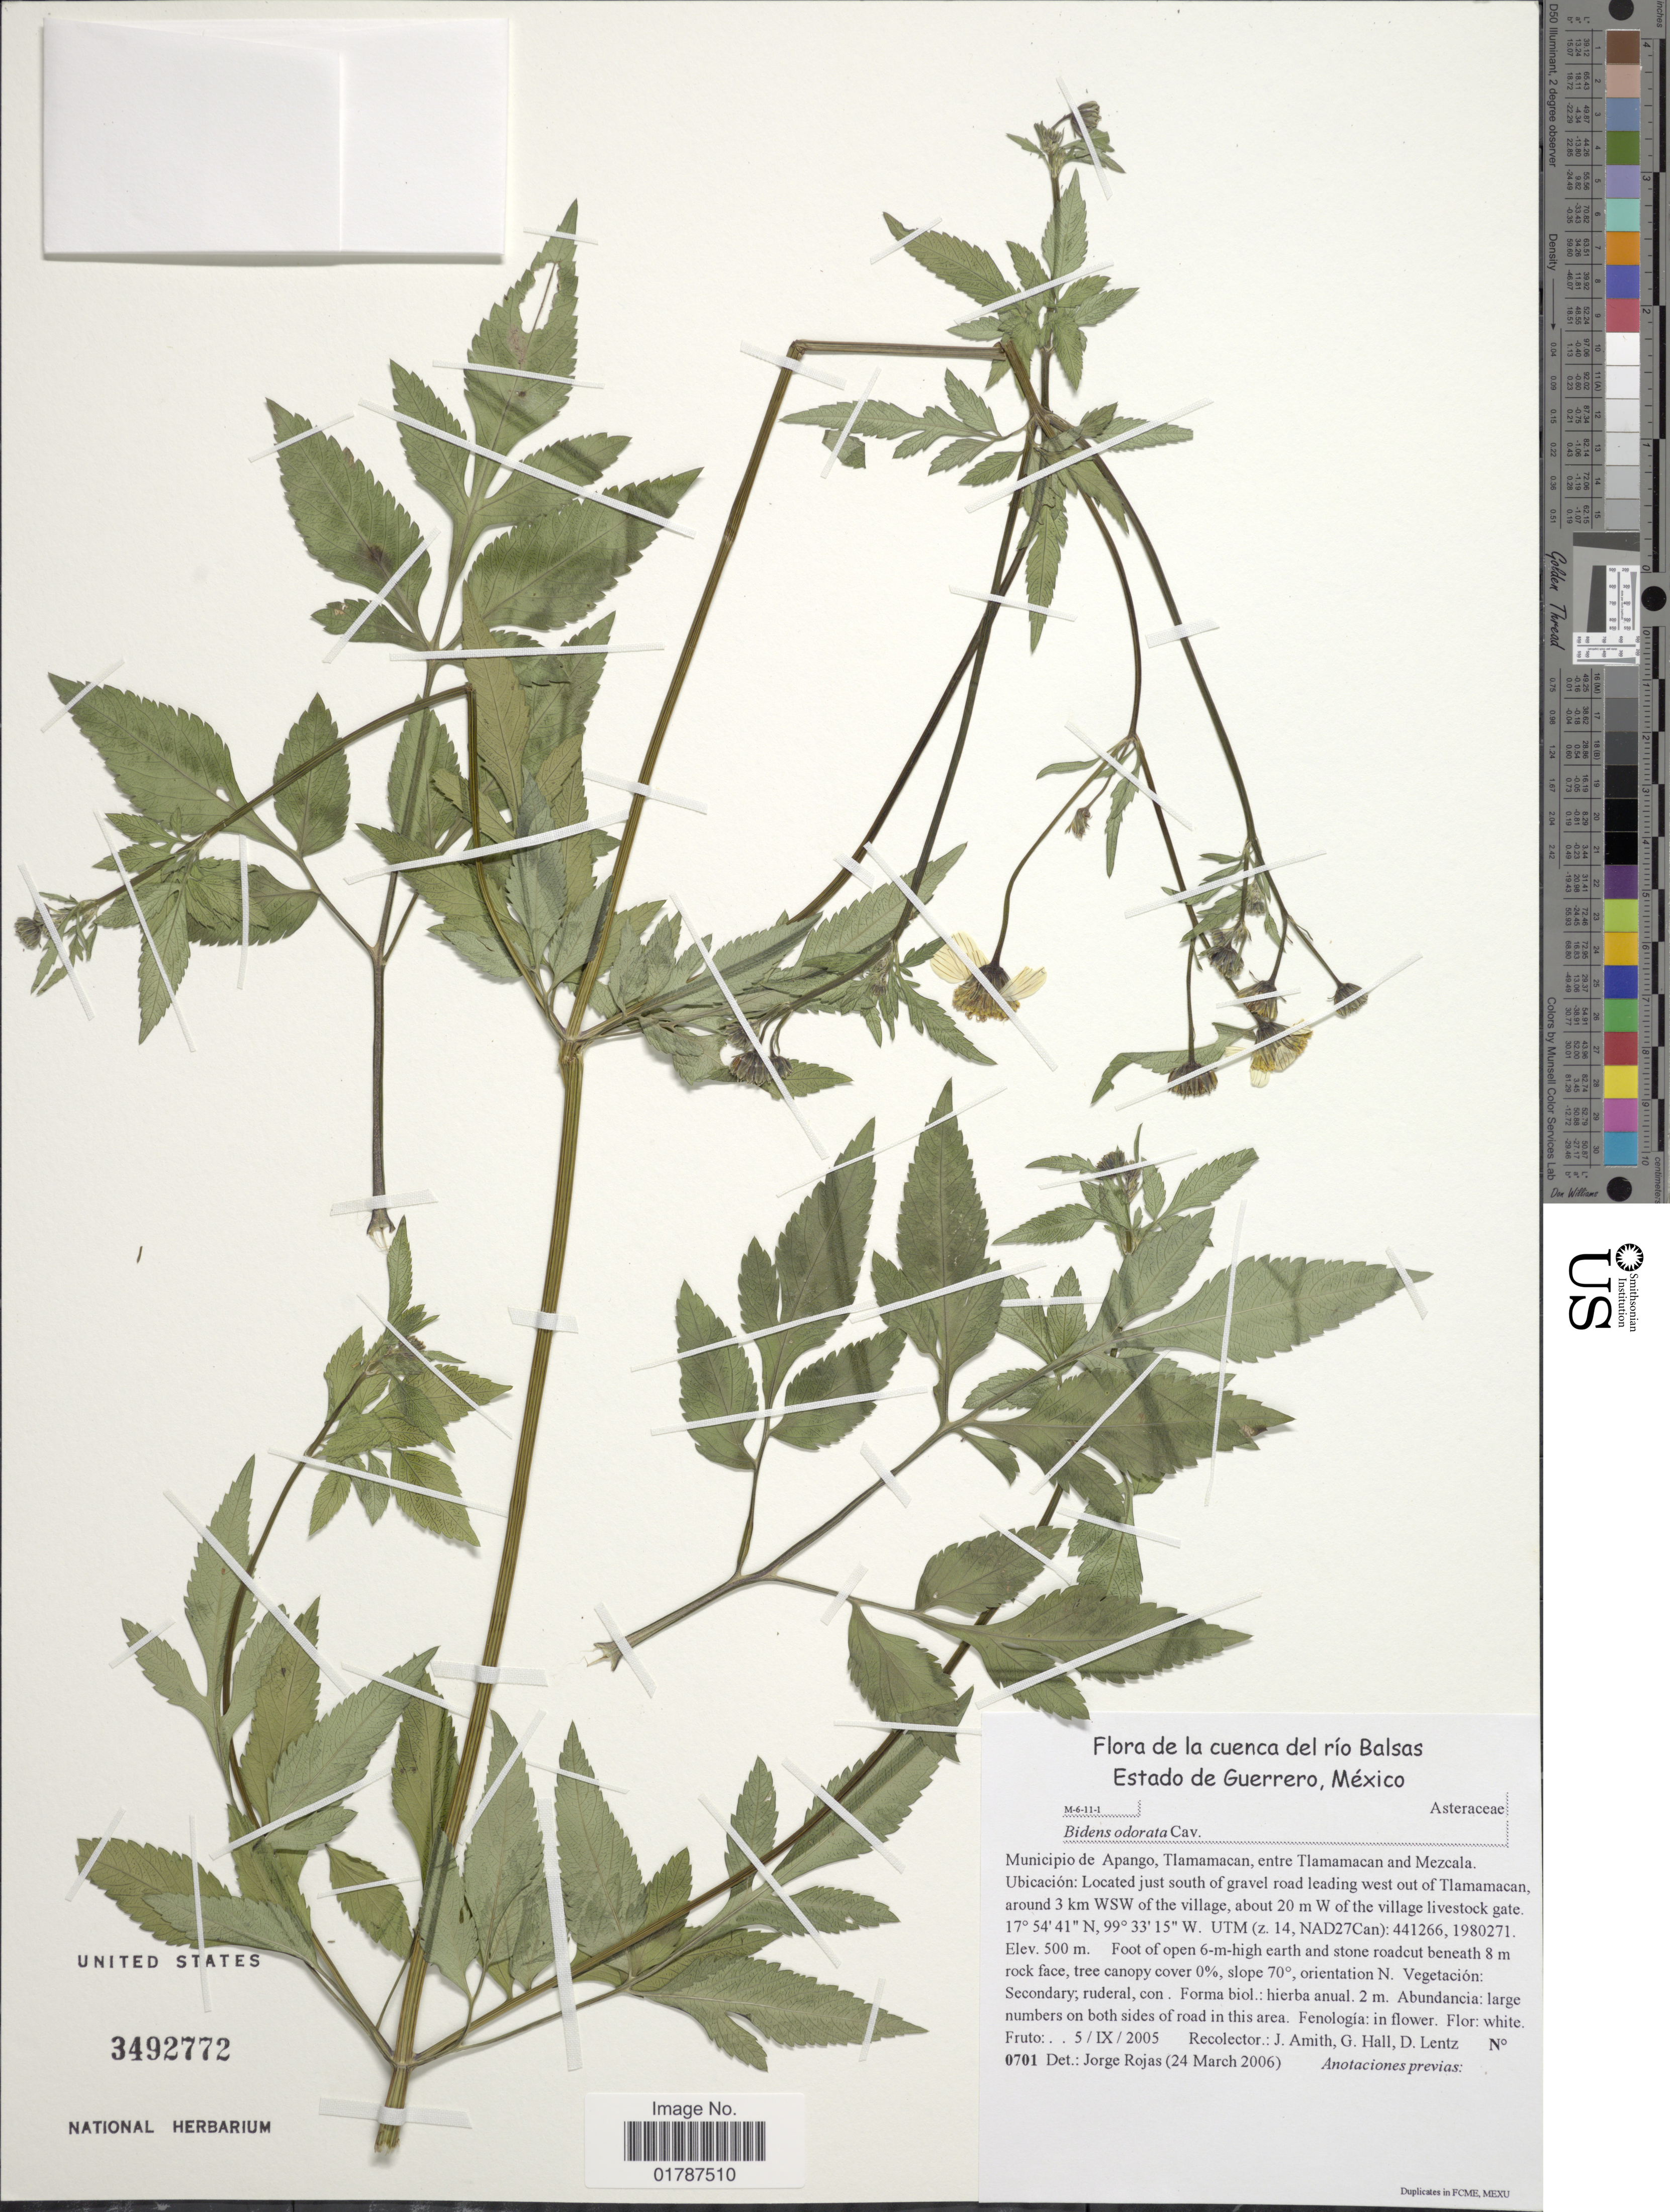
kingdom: Plantae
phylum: Tracheophyta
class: Magnoliopsida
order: Asterales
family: Asteraceae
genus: Bidens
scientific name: Bidens odorata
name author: Cav.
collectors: J. D. Amith, G. Hall & D. Lentz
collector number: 0701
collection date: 2005-09-05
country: Mexico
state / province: Guerrero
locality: De la cuenca del rio Balsas, Estado de Guerrero, Mexico. Municipio de Apango, Tlamamacan, entre Tlamamacan and Mezcala, Ubicacion: Located just south of gravel road leading west out of Tlamamacan, around 3 km WSW of the village, about 20 m W of the village livestock gate.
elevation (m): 500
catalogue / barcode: US 3492772